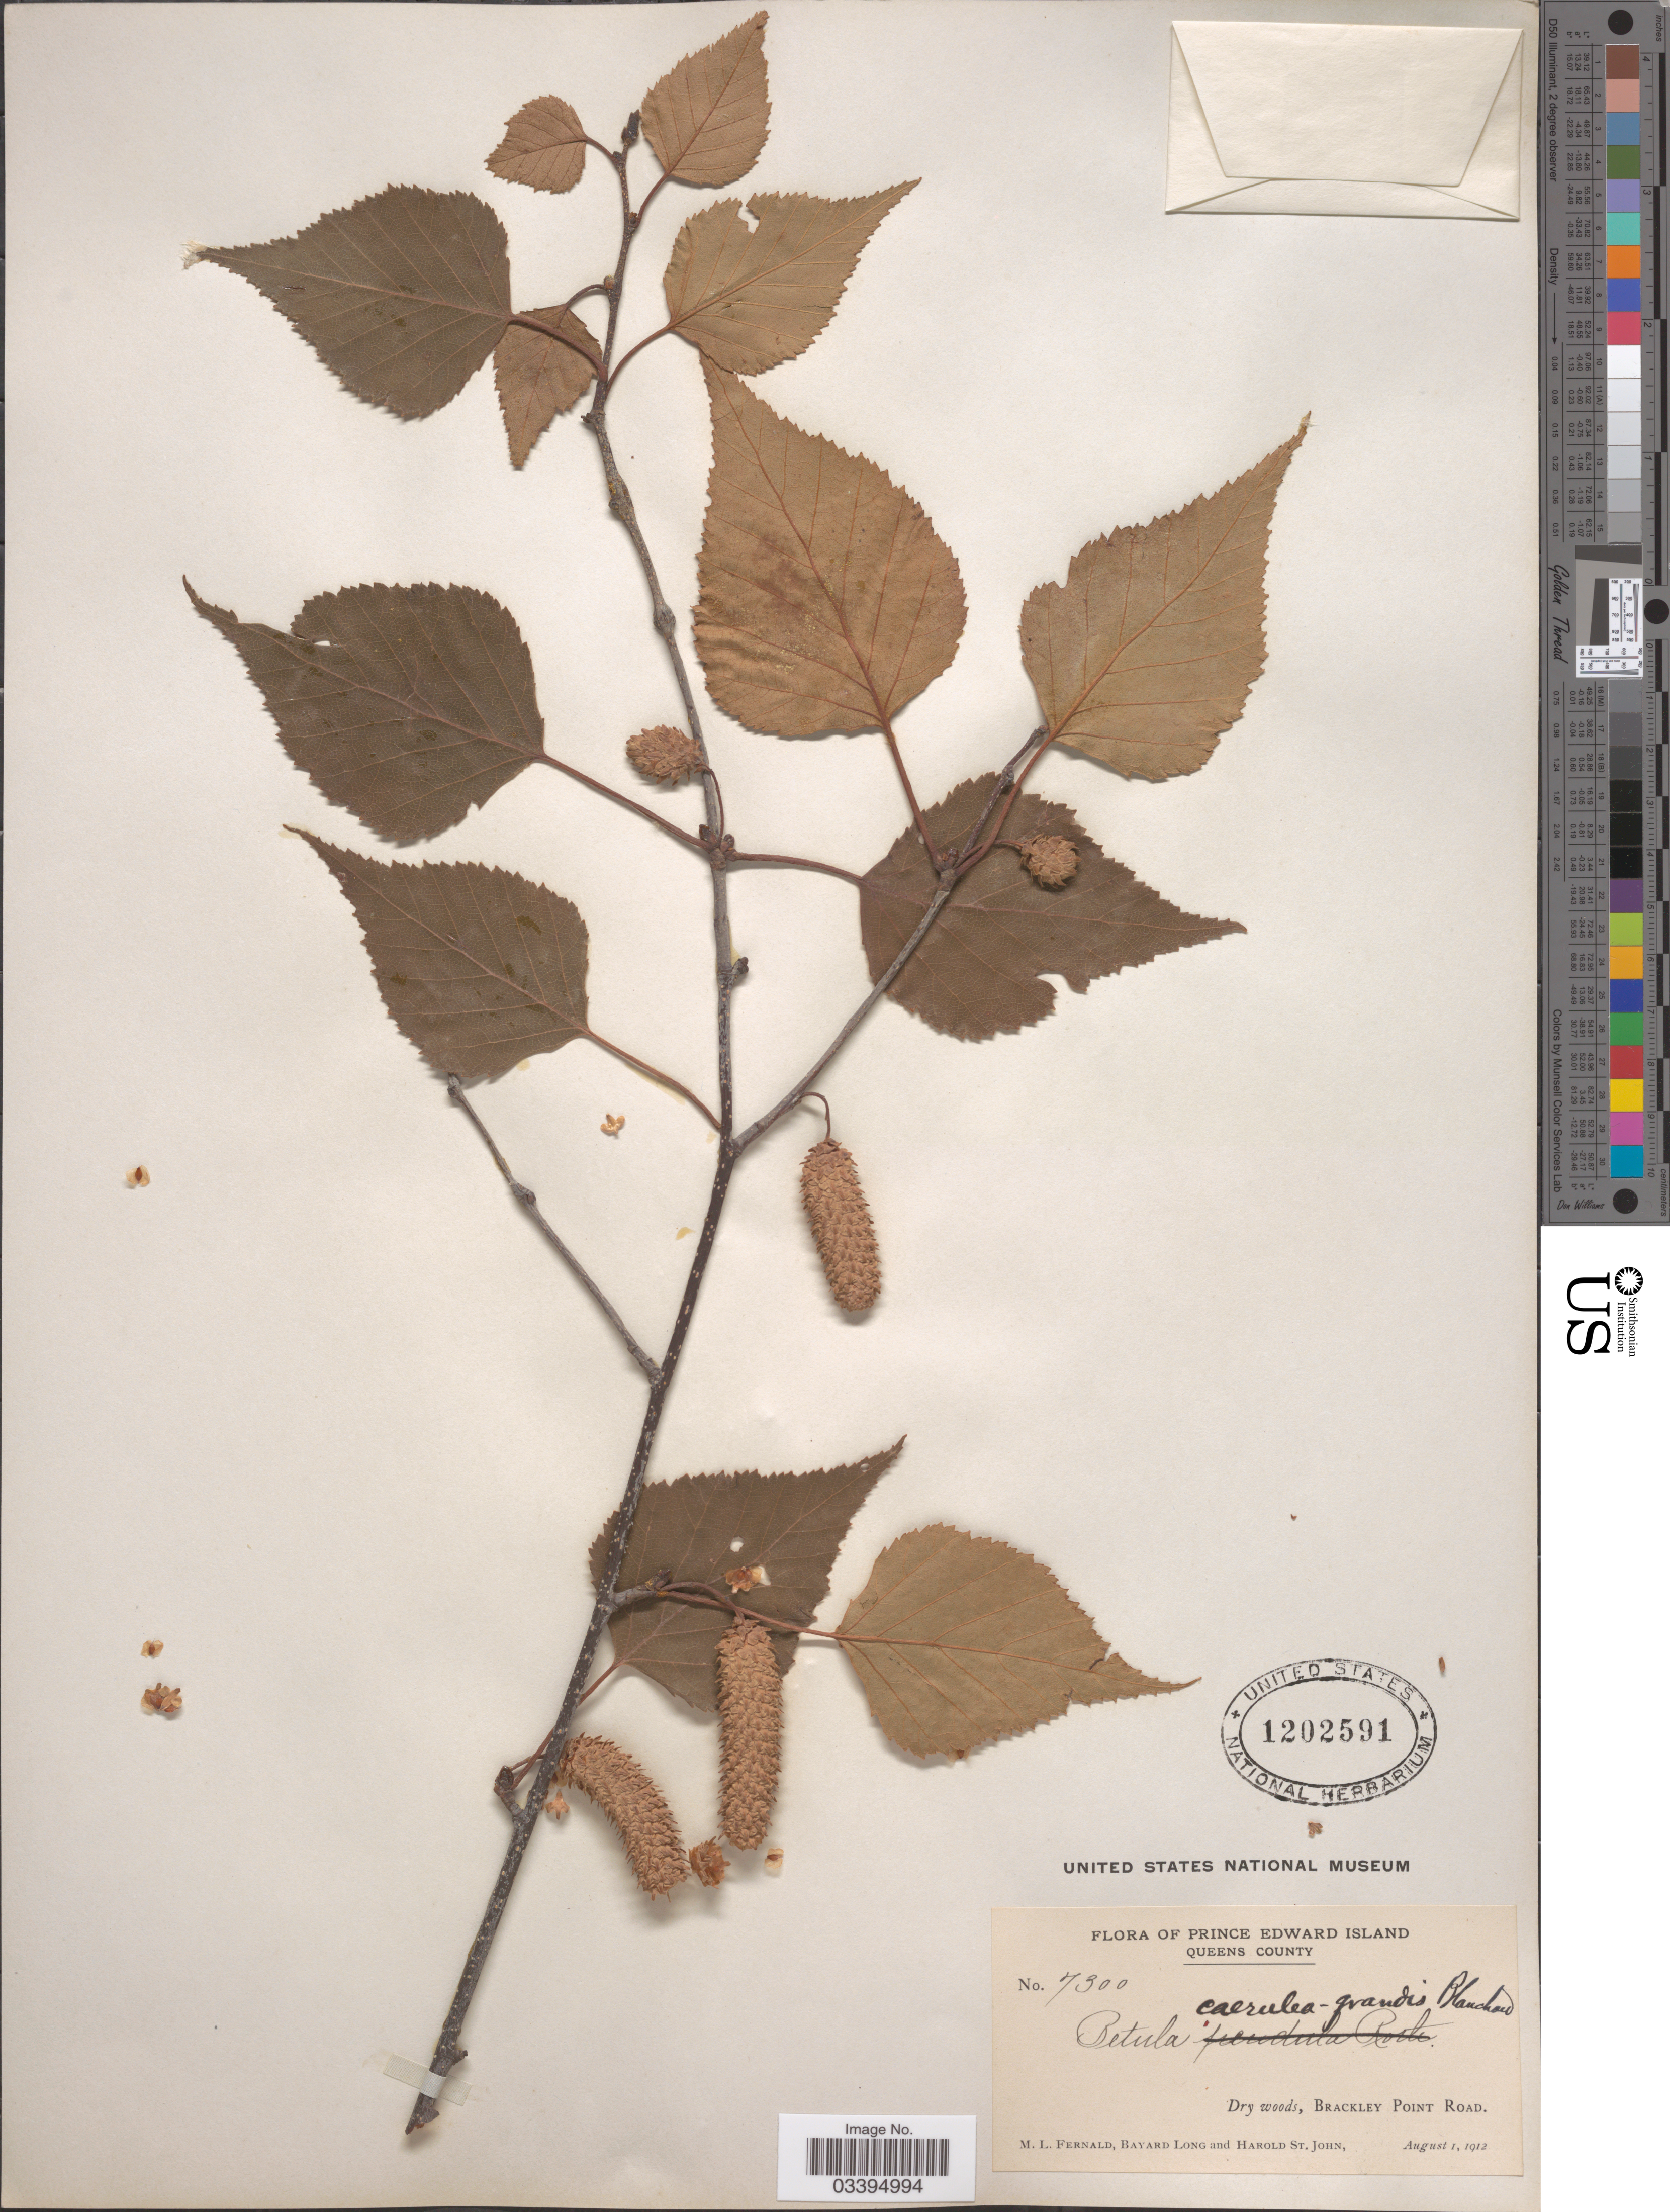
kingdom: Plantae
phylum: Tracheophyta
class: Magnoliopsida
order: Fagales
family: Betulaceae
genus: Betula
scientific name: Betula caerulea-grandis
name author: Blanch.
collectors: M. L. Fernald, B. Long & H. St. John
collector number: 7300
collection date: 1912-08-01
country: Canada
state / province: Prince Edward Island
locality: Queens County. Brackley Point Road.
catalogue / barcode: US 1202591